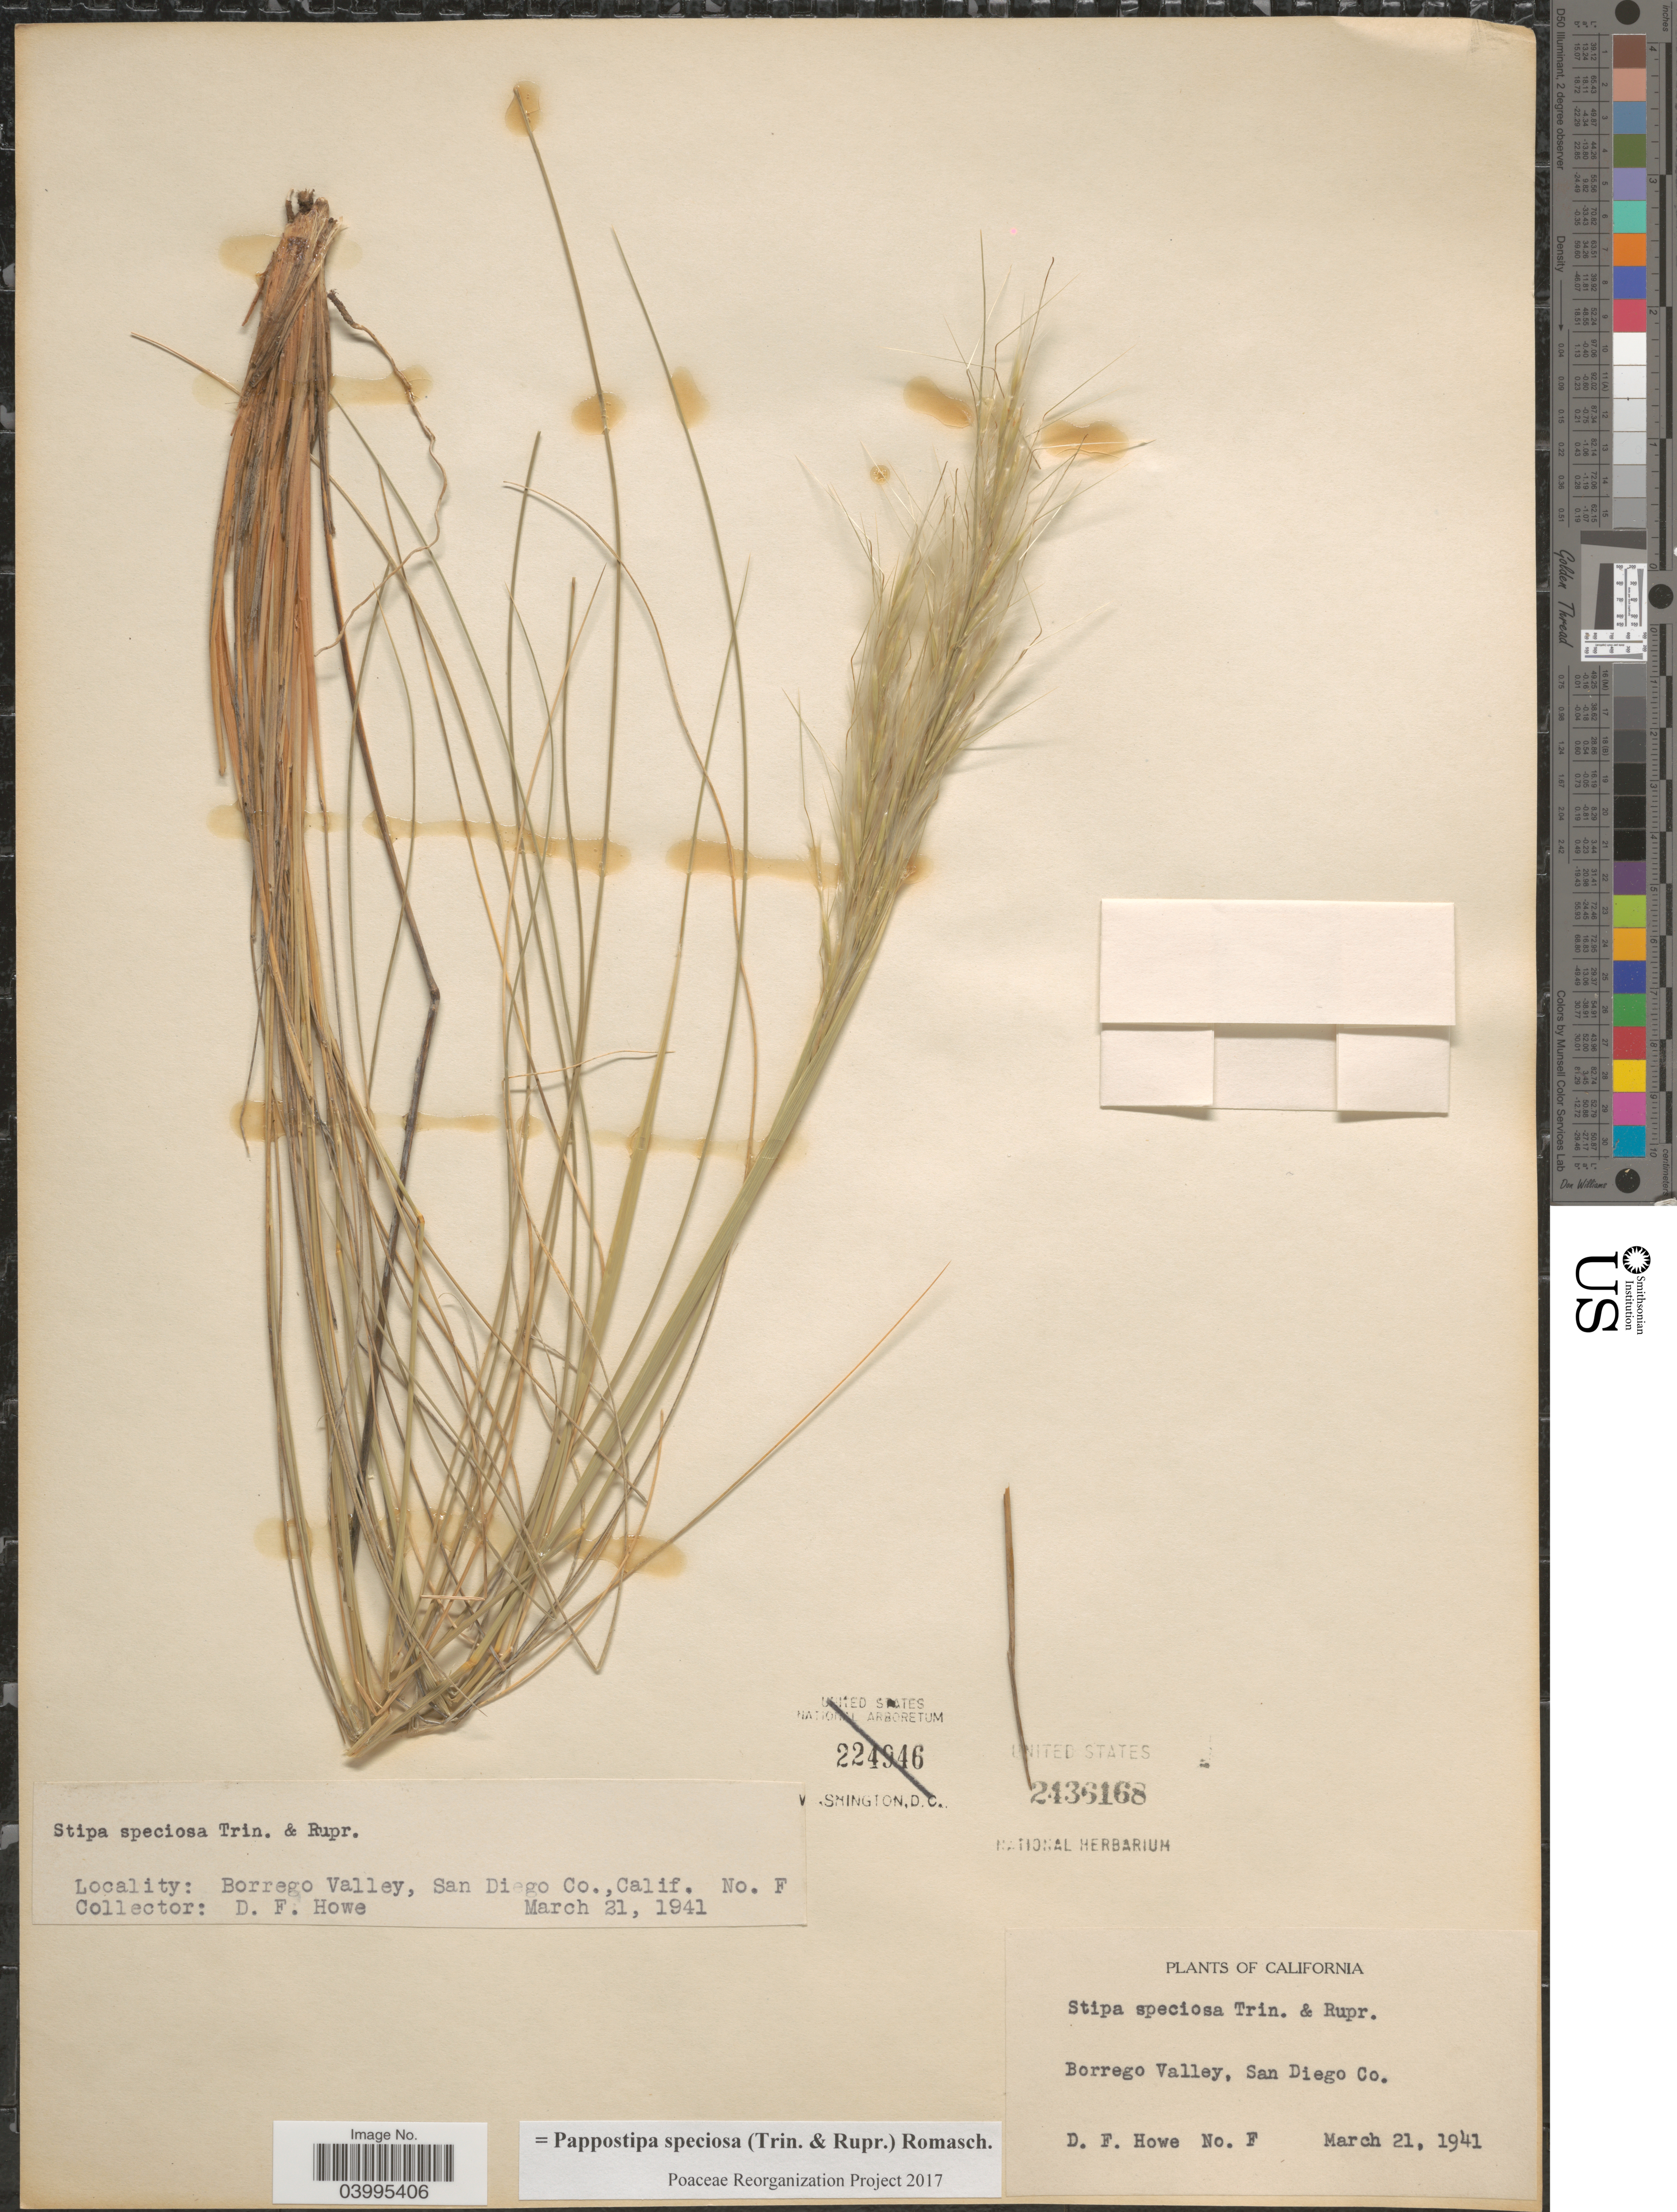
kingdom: Plantae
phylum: Tracheophyta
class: Liliopsida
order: Poales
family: Poaceae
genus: Pappostipa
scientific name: Pappostipa speciosa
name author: (Trin. & Rupr.) Romasch.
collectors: D. Howe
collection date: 1941-03-21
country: United States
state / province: California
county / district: San Diego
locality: Borrego Valley, San Diego Co.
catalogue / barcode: US 2436168